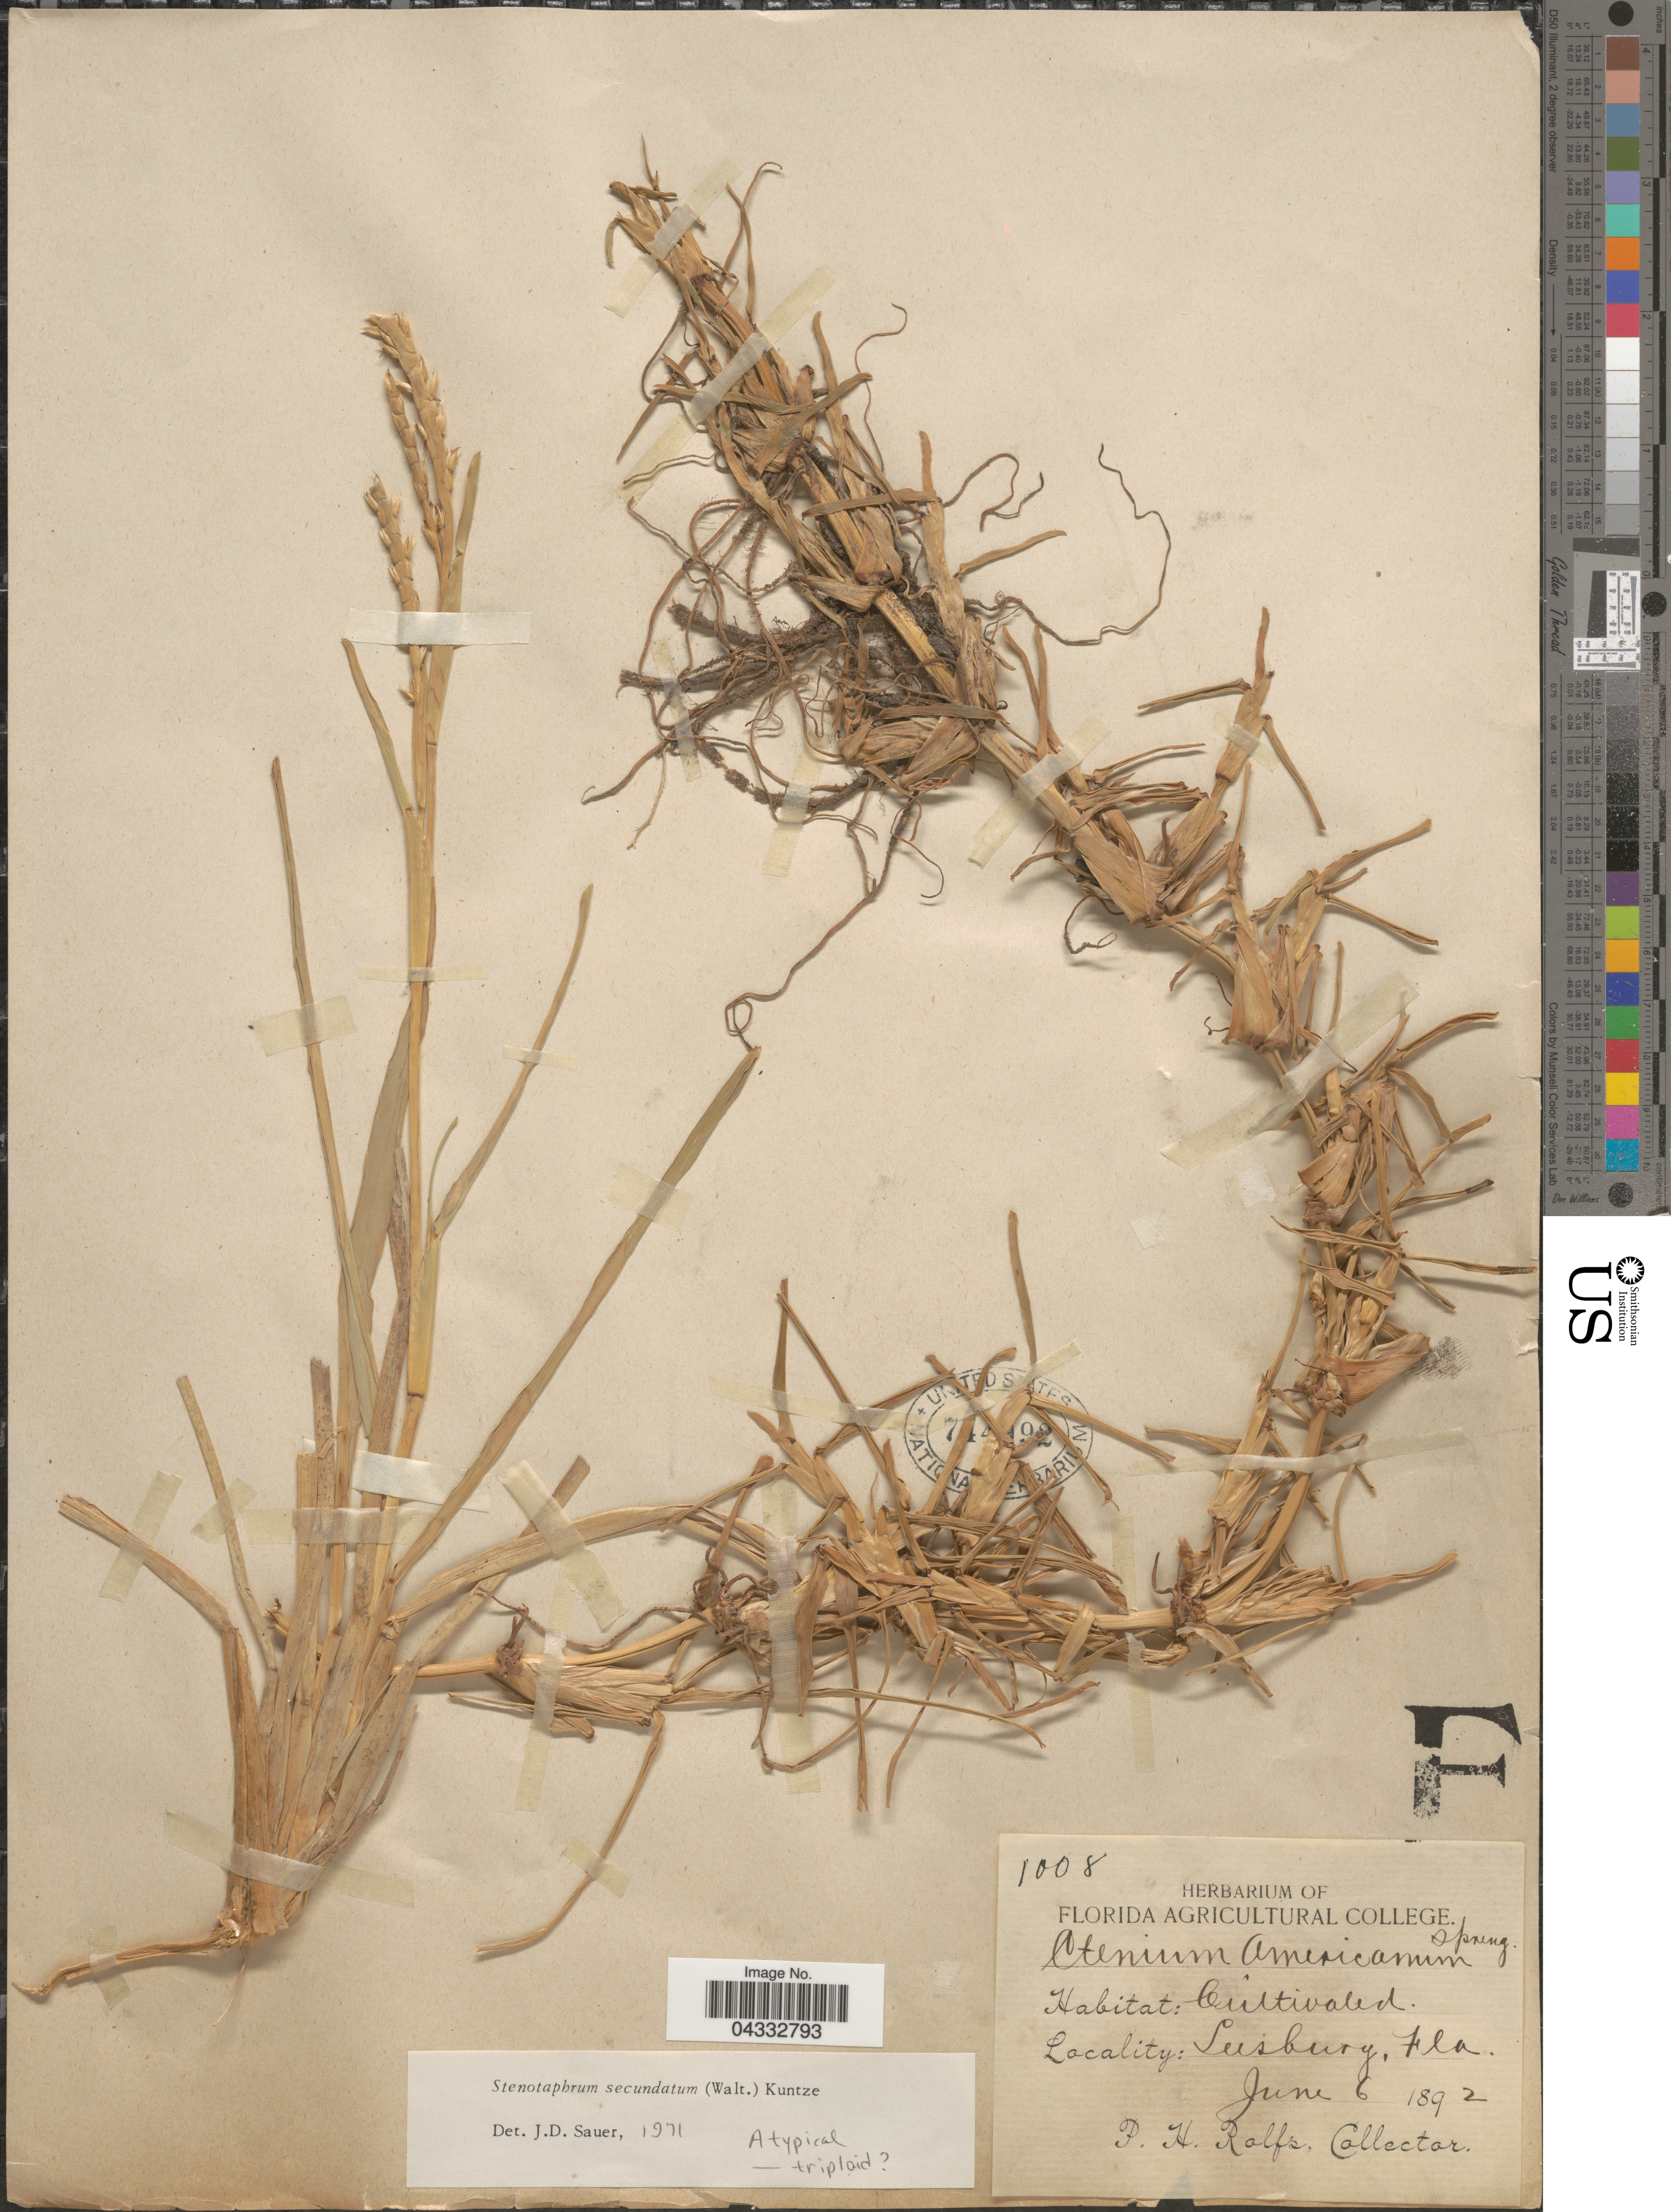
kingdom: Plantae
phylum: Tracheophyta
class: Liliopsida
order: Poales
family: Poaceae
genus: Stenotaphrum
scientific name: Stenotaphrum secundatum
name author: (Walter) Kuntze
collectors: P. H. Rolfs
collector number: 1008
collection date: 1892-06-06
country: United States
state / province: Florida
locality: Leesburg.